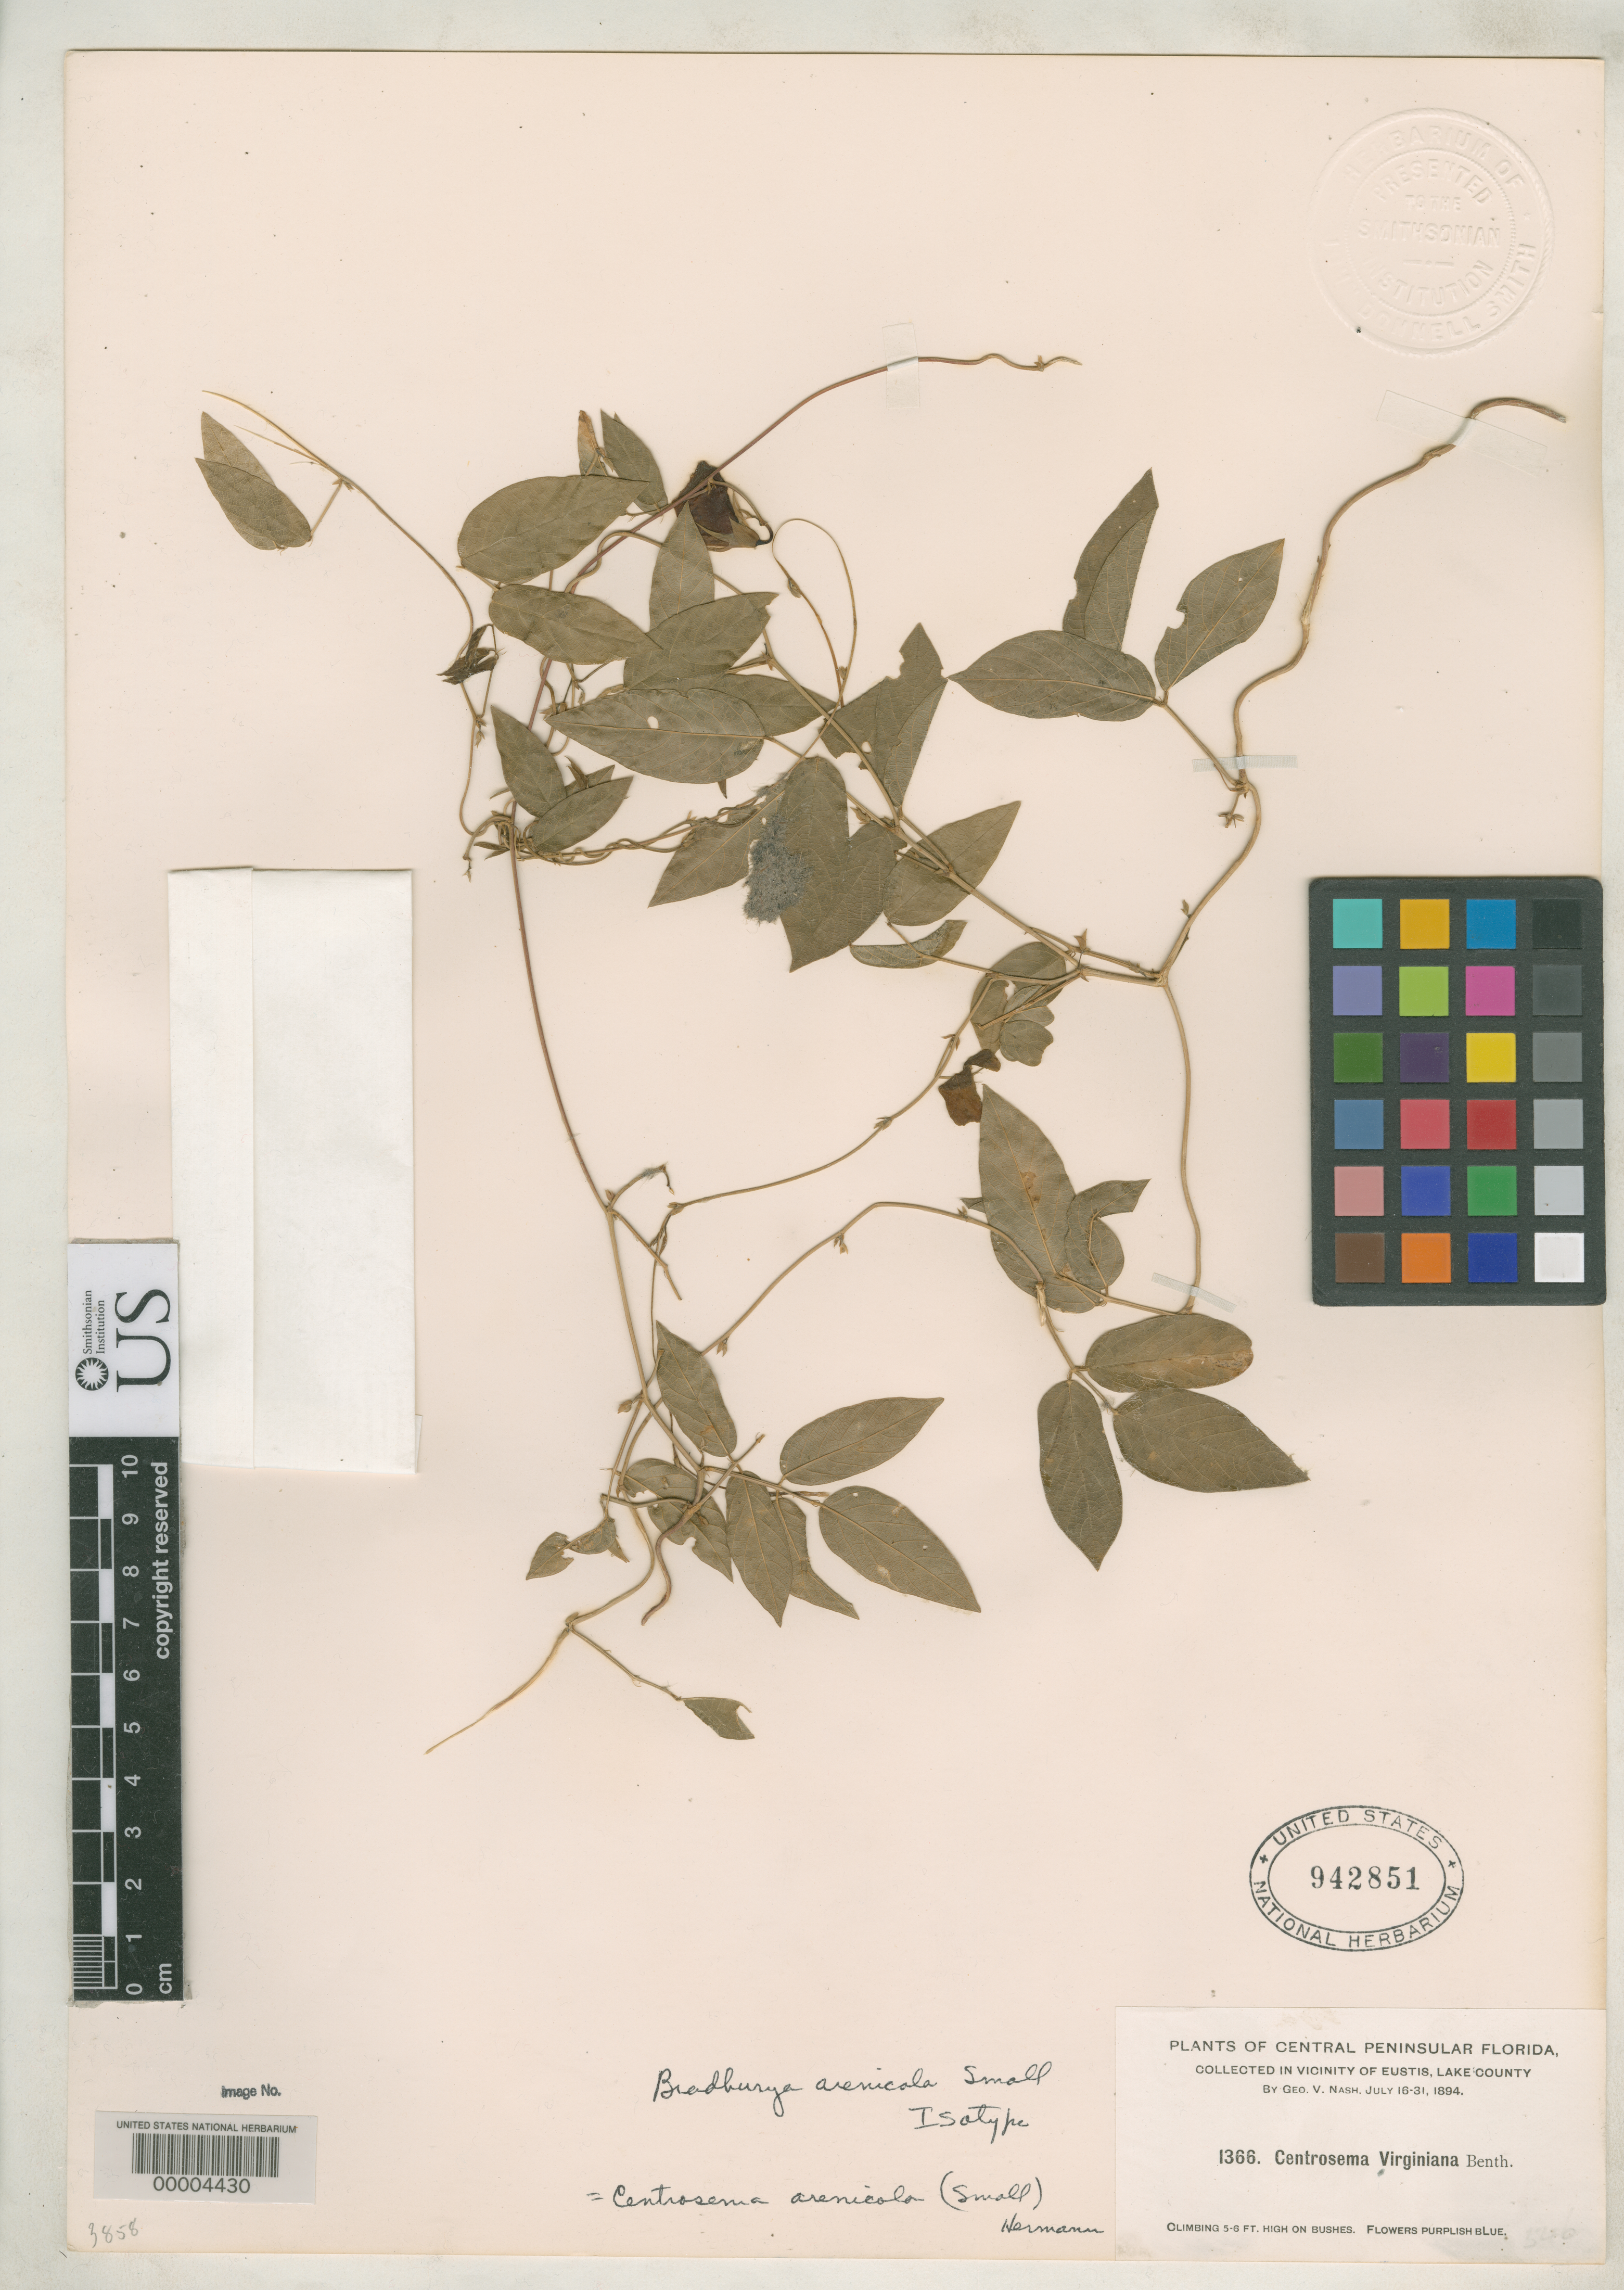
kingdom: Plantae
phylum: Tracheophyta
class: Magnoliopsida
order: Fabales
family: Fabaceae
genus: Bradburya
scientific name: Bradburya arenicola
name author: Small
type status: Isotype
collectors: G. V. Nash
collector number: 1366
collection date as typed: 16 Jul 1894 to 31 Jul 1894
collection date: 1894-07-16/1894-07-31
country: United States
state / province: Florida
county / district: Lake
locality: Vicinity of Eustis, Lake County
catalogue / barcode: US 942851